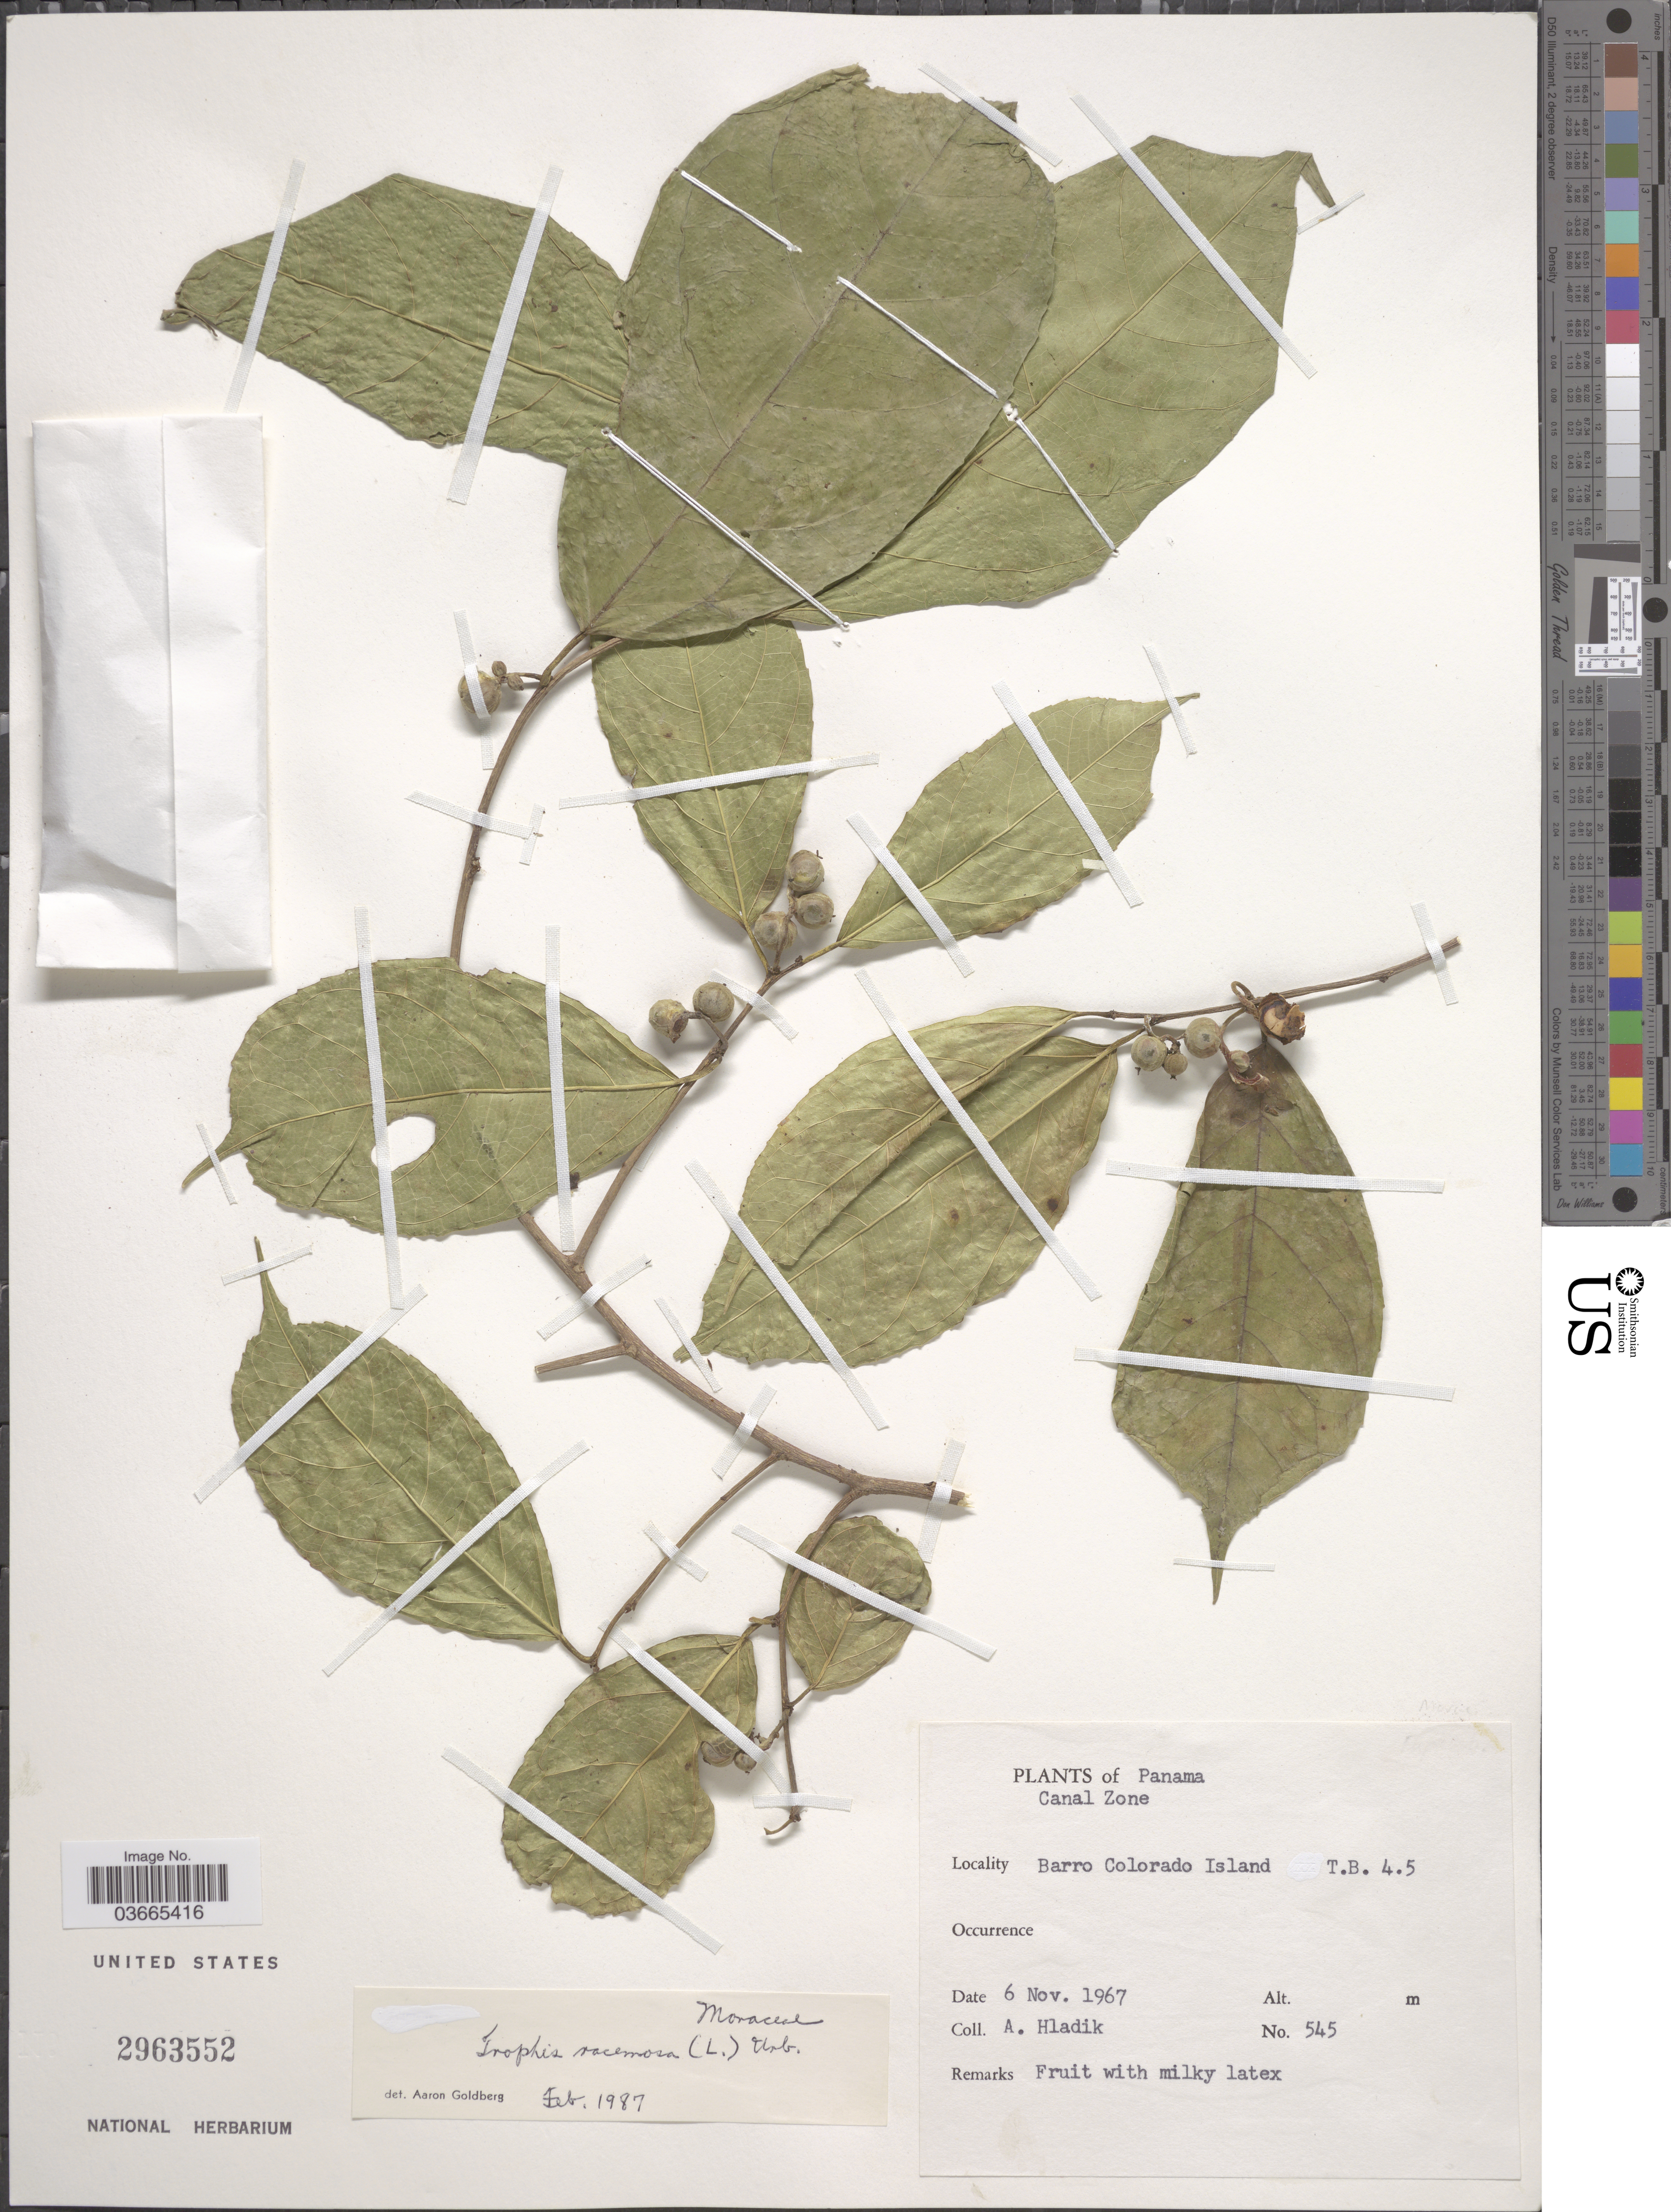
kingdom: Plantae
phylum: Tracheophyta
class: Magnoliopsida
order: Rosales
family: Moraceae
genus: Trophis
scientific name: Trophis racemosa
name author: (L.) Urb.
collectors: A. Hladik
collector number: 545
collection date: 1967-11-06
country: Panama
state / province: Panamá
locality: Canal Zone. Barro Colorado Island. T.B. 4.5.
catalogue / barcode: US 2963552